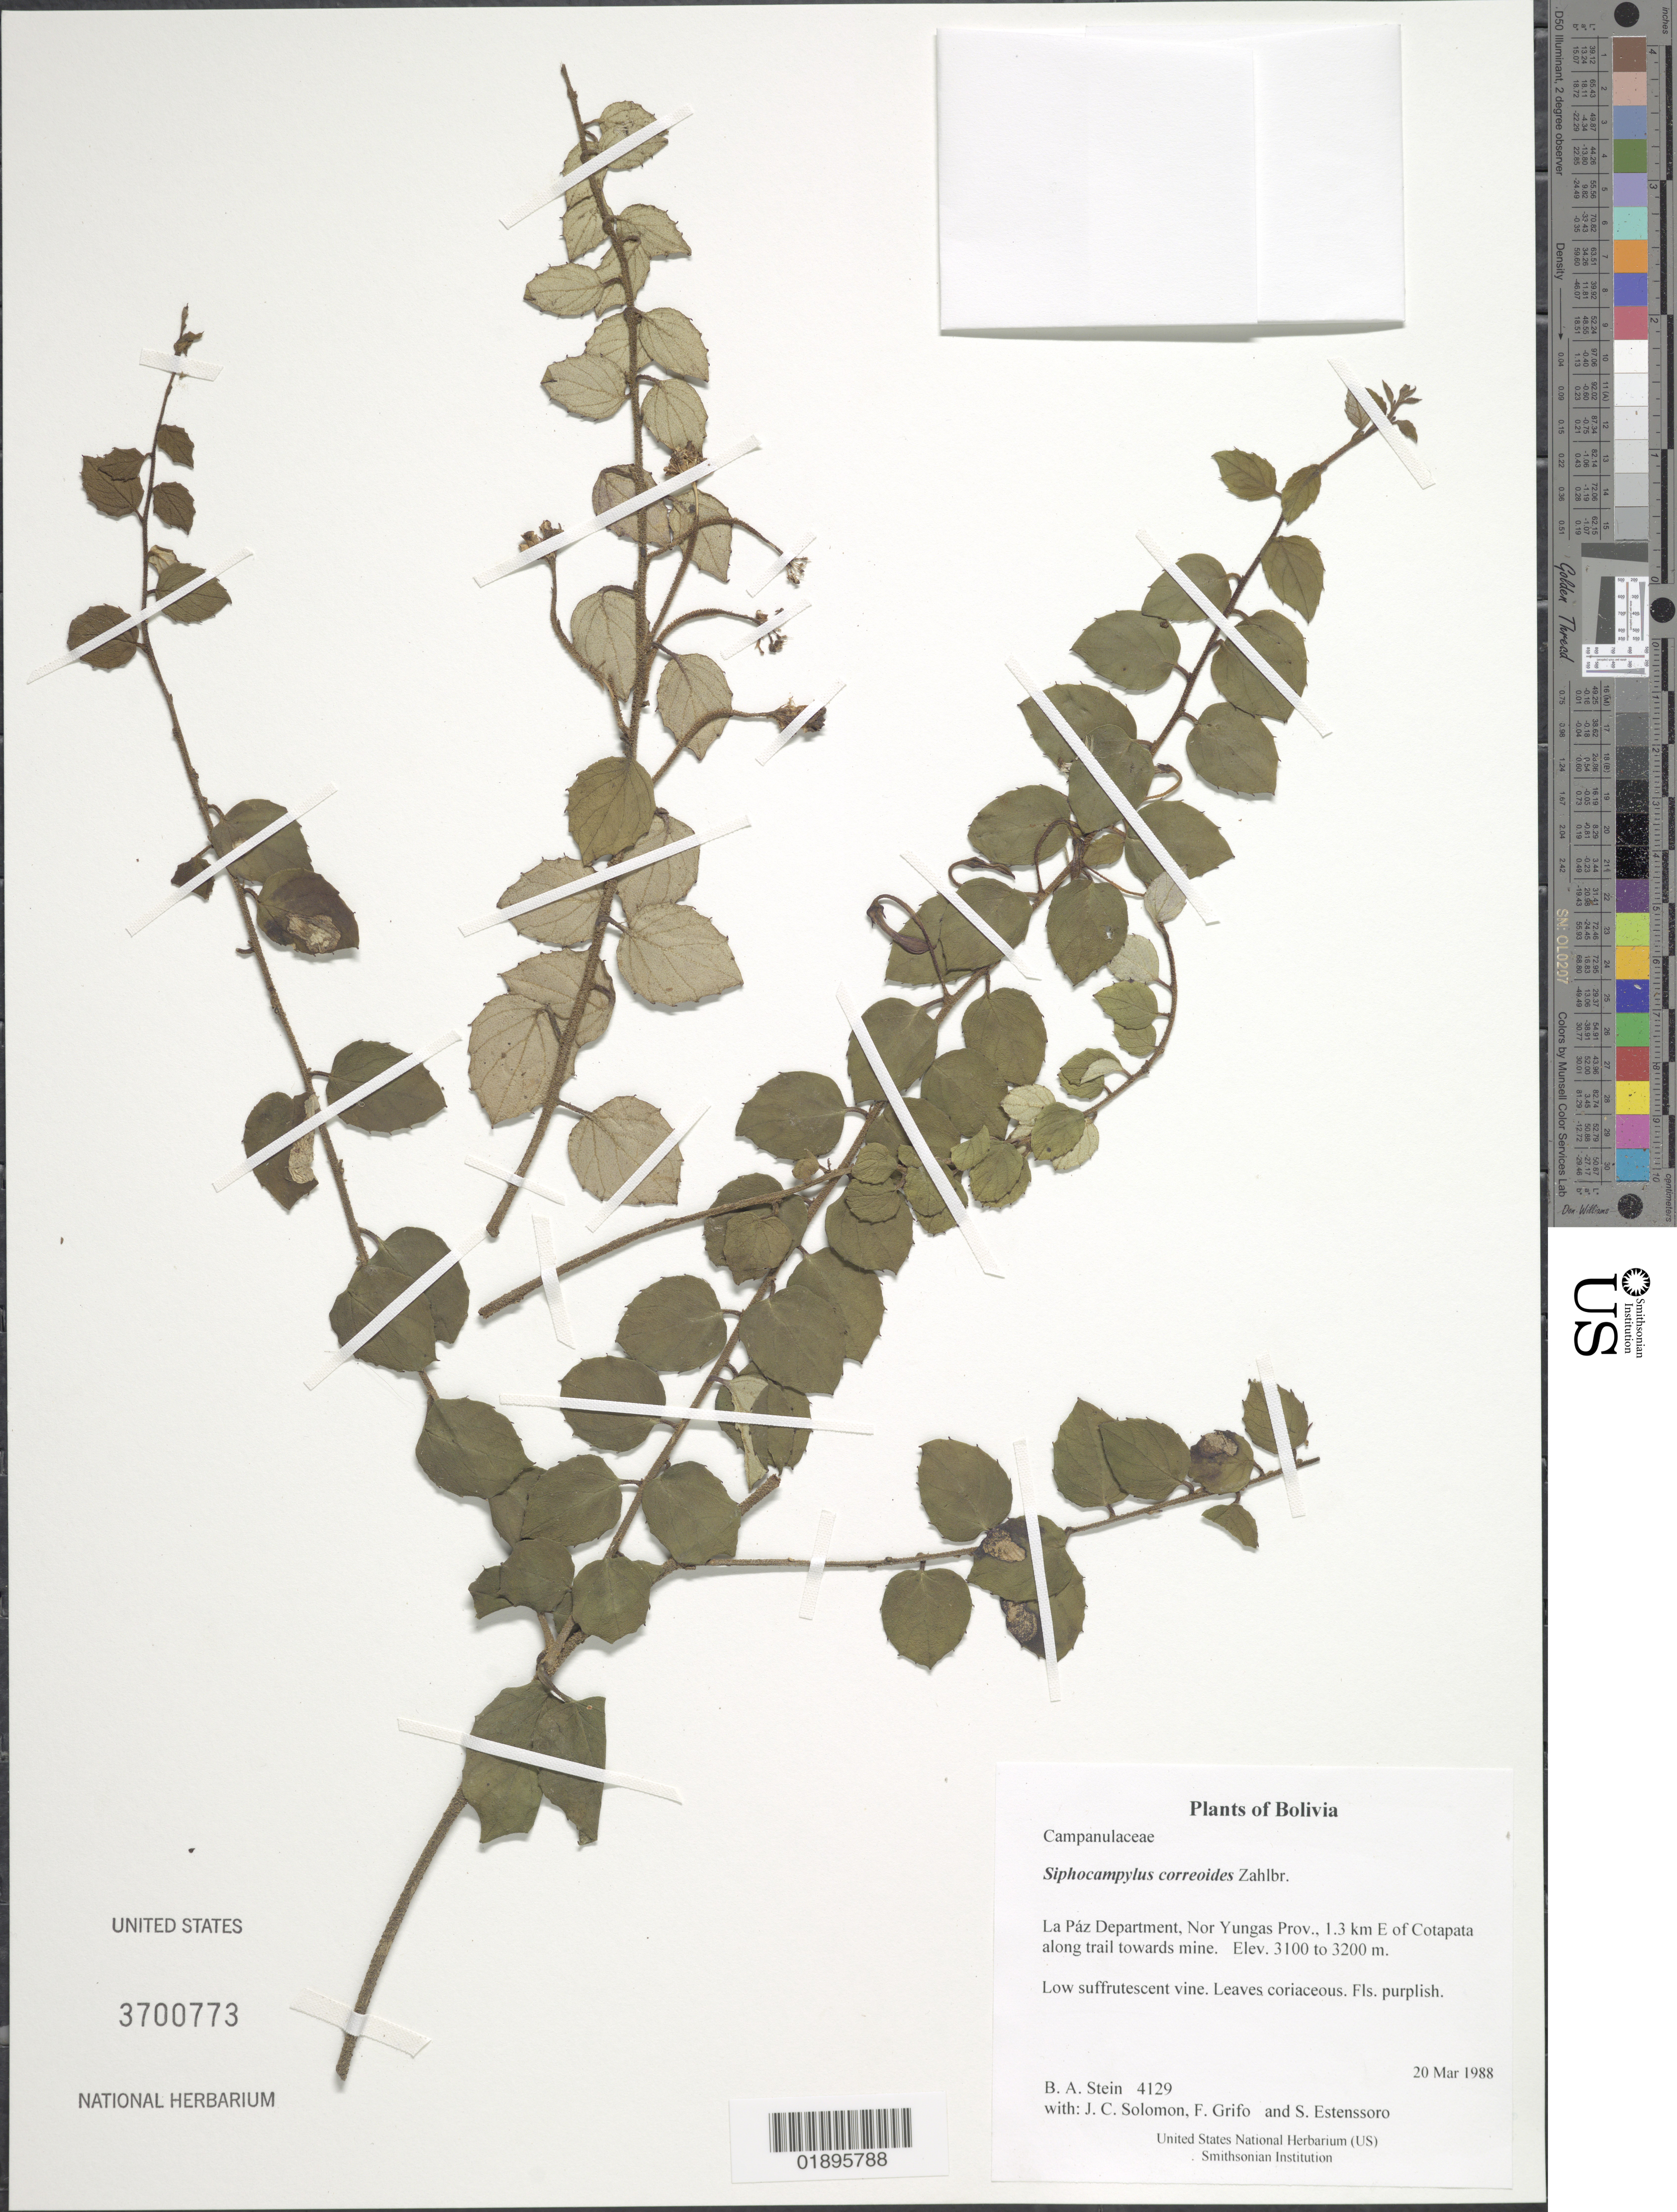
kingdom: Plantae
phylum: Tracheophyta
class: Magnoliopsida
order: Asterales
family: Campanulaceae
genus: Siphocampylus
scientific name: Siphocampylus correoides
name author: Zahlbr.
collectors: B. A. Stein, J. C. Solomon, F. Grifo & S. Estenssoro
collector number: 4129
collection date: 1988-03-20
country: Bolivia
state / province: La Paz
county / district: Nor Yungas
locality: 1.3 km E of Cotapata along trail towards mine.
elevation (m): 3100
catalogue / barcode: US 3700773